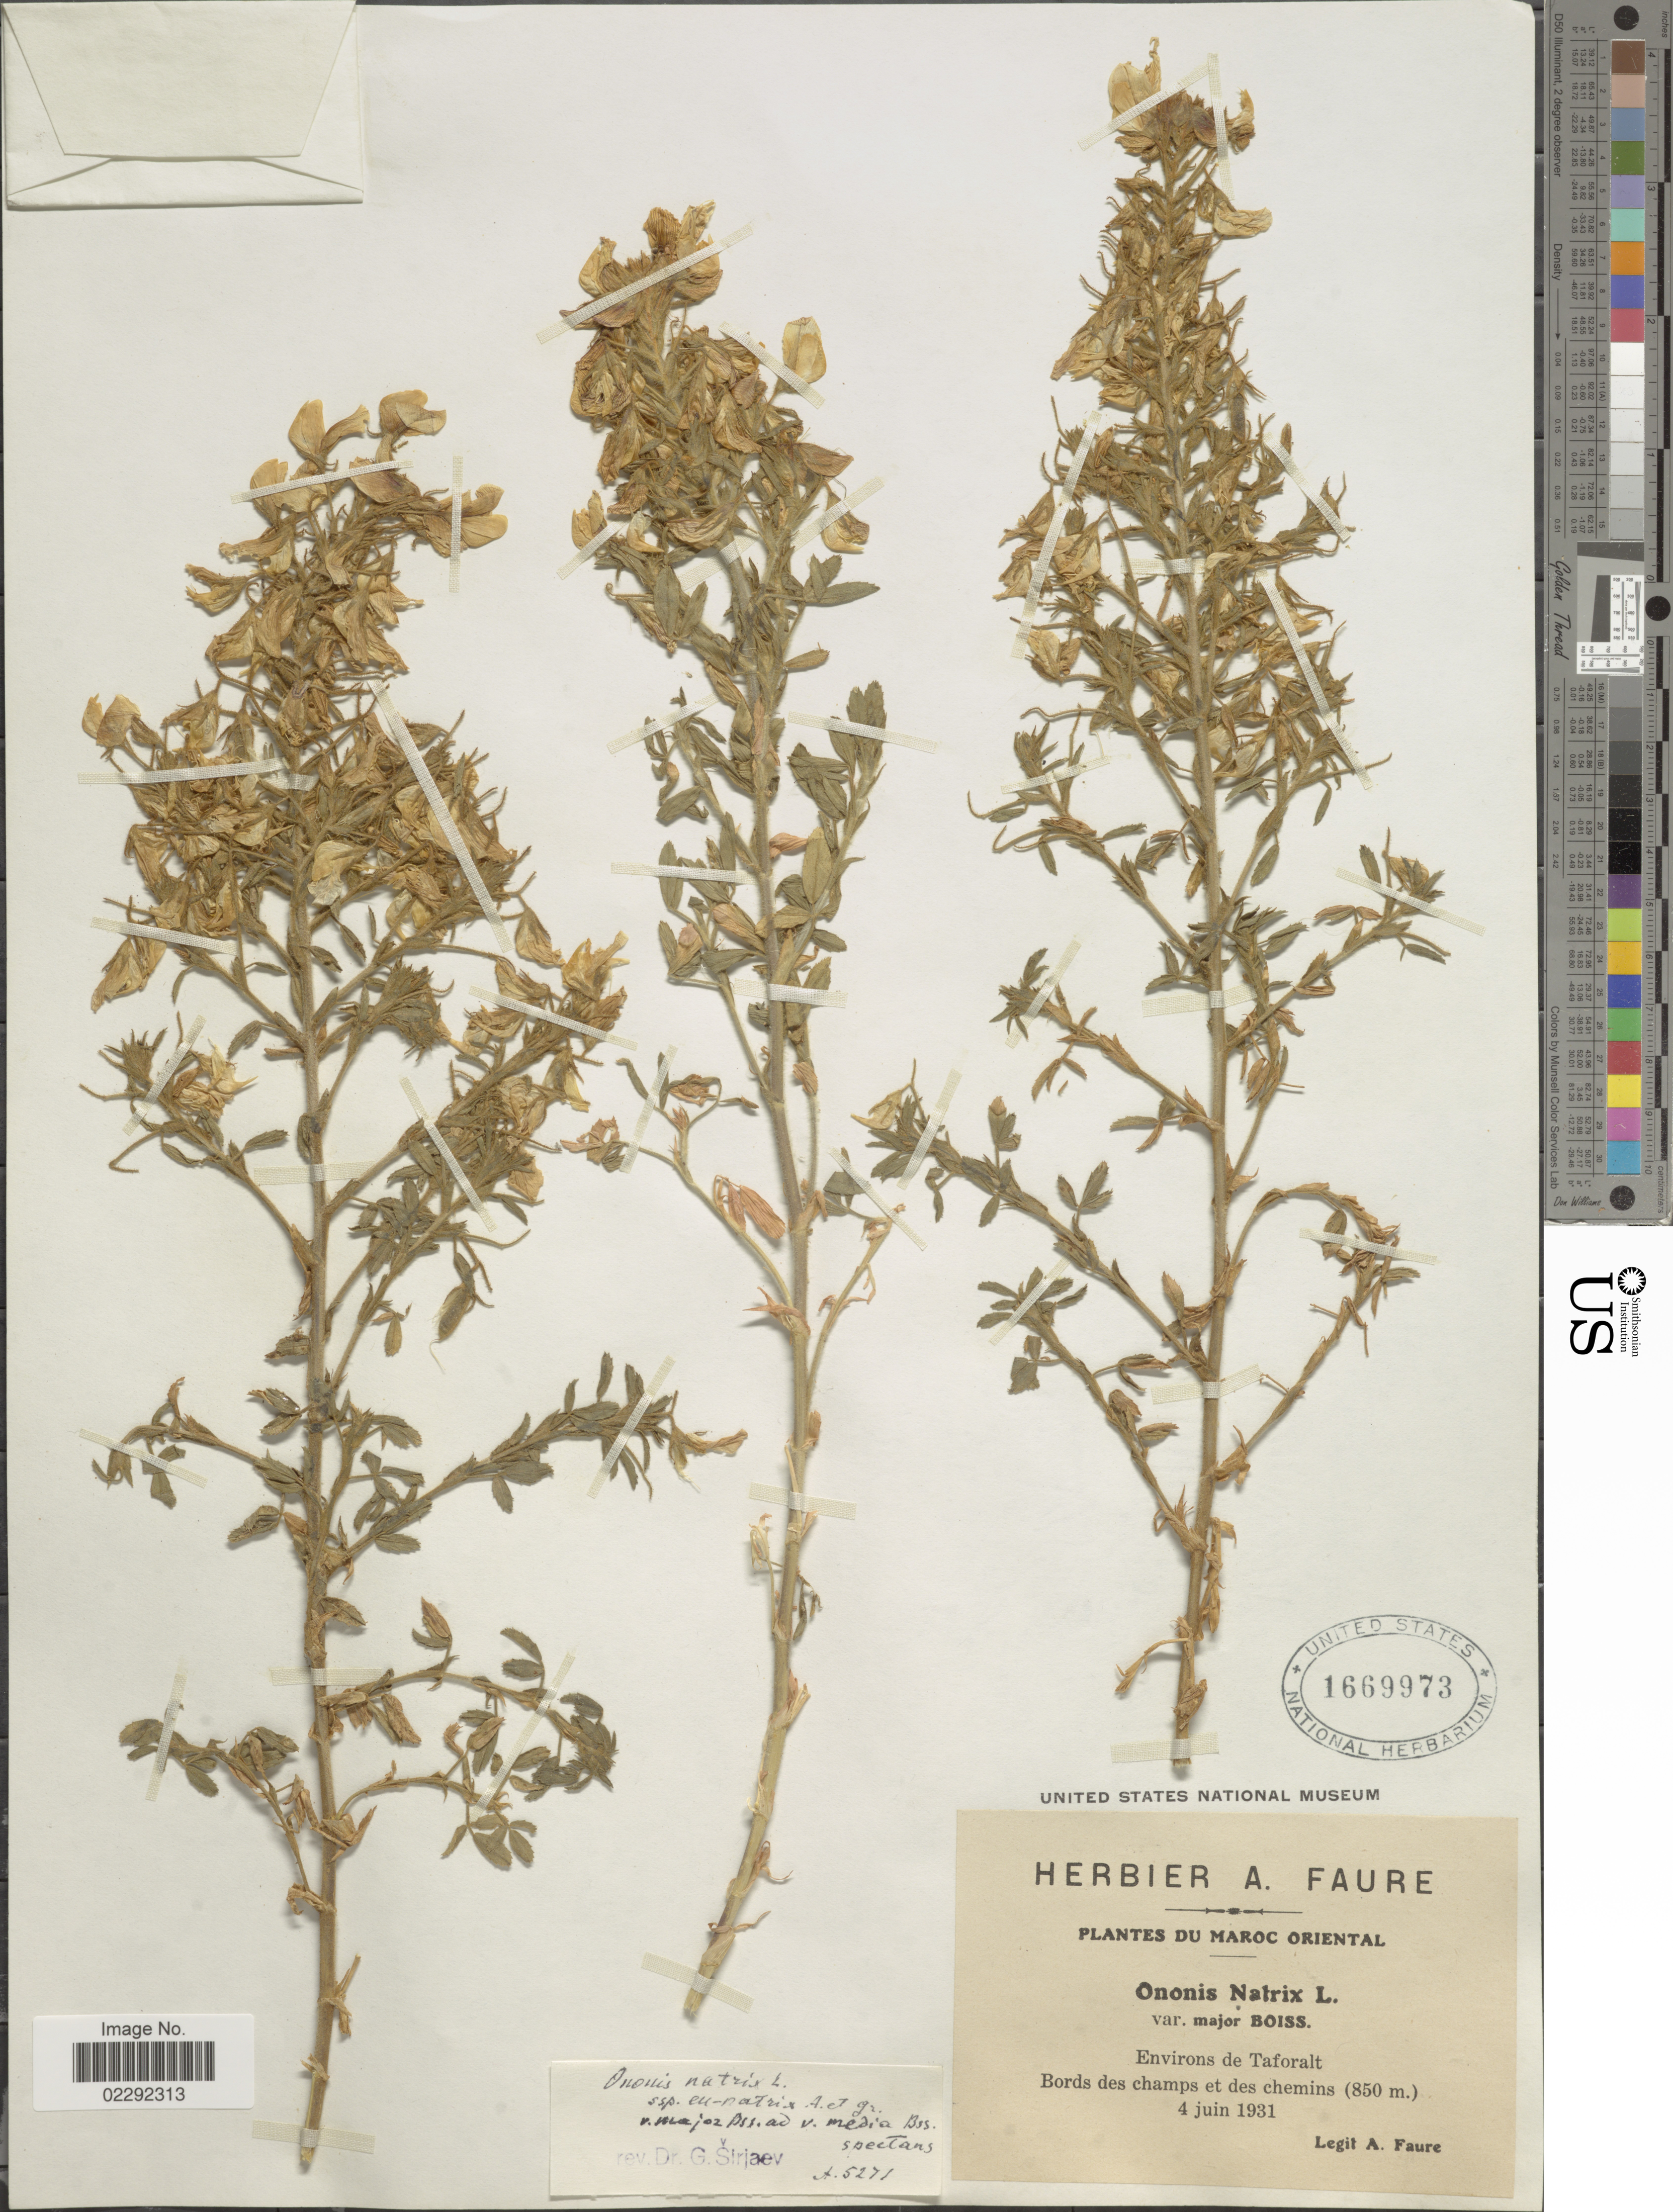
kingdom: Plantae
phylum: Tracheophyta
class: Magnoliopsida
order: Fabales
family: Fabaceae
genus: Ononis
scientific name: Ononis natrix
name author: L.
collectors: A. Faure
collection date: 1931-06-04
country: Morocco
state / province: Oriental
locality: Environs de Taforalt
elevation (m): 850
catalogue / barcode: US 1669973